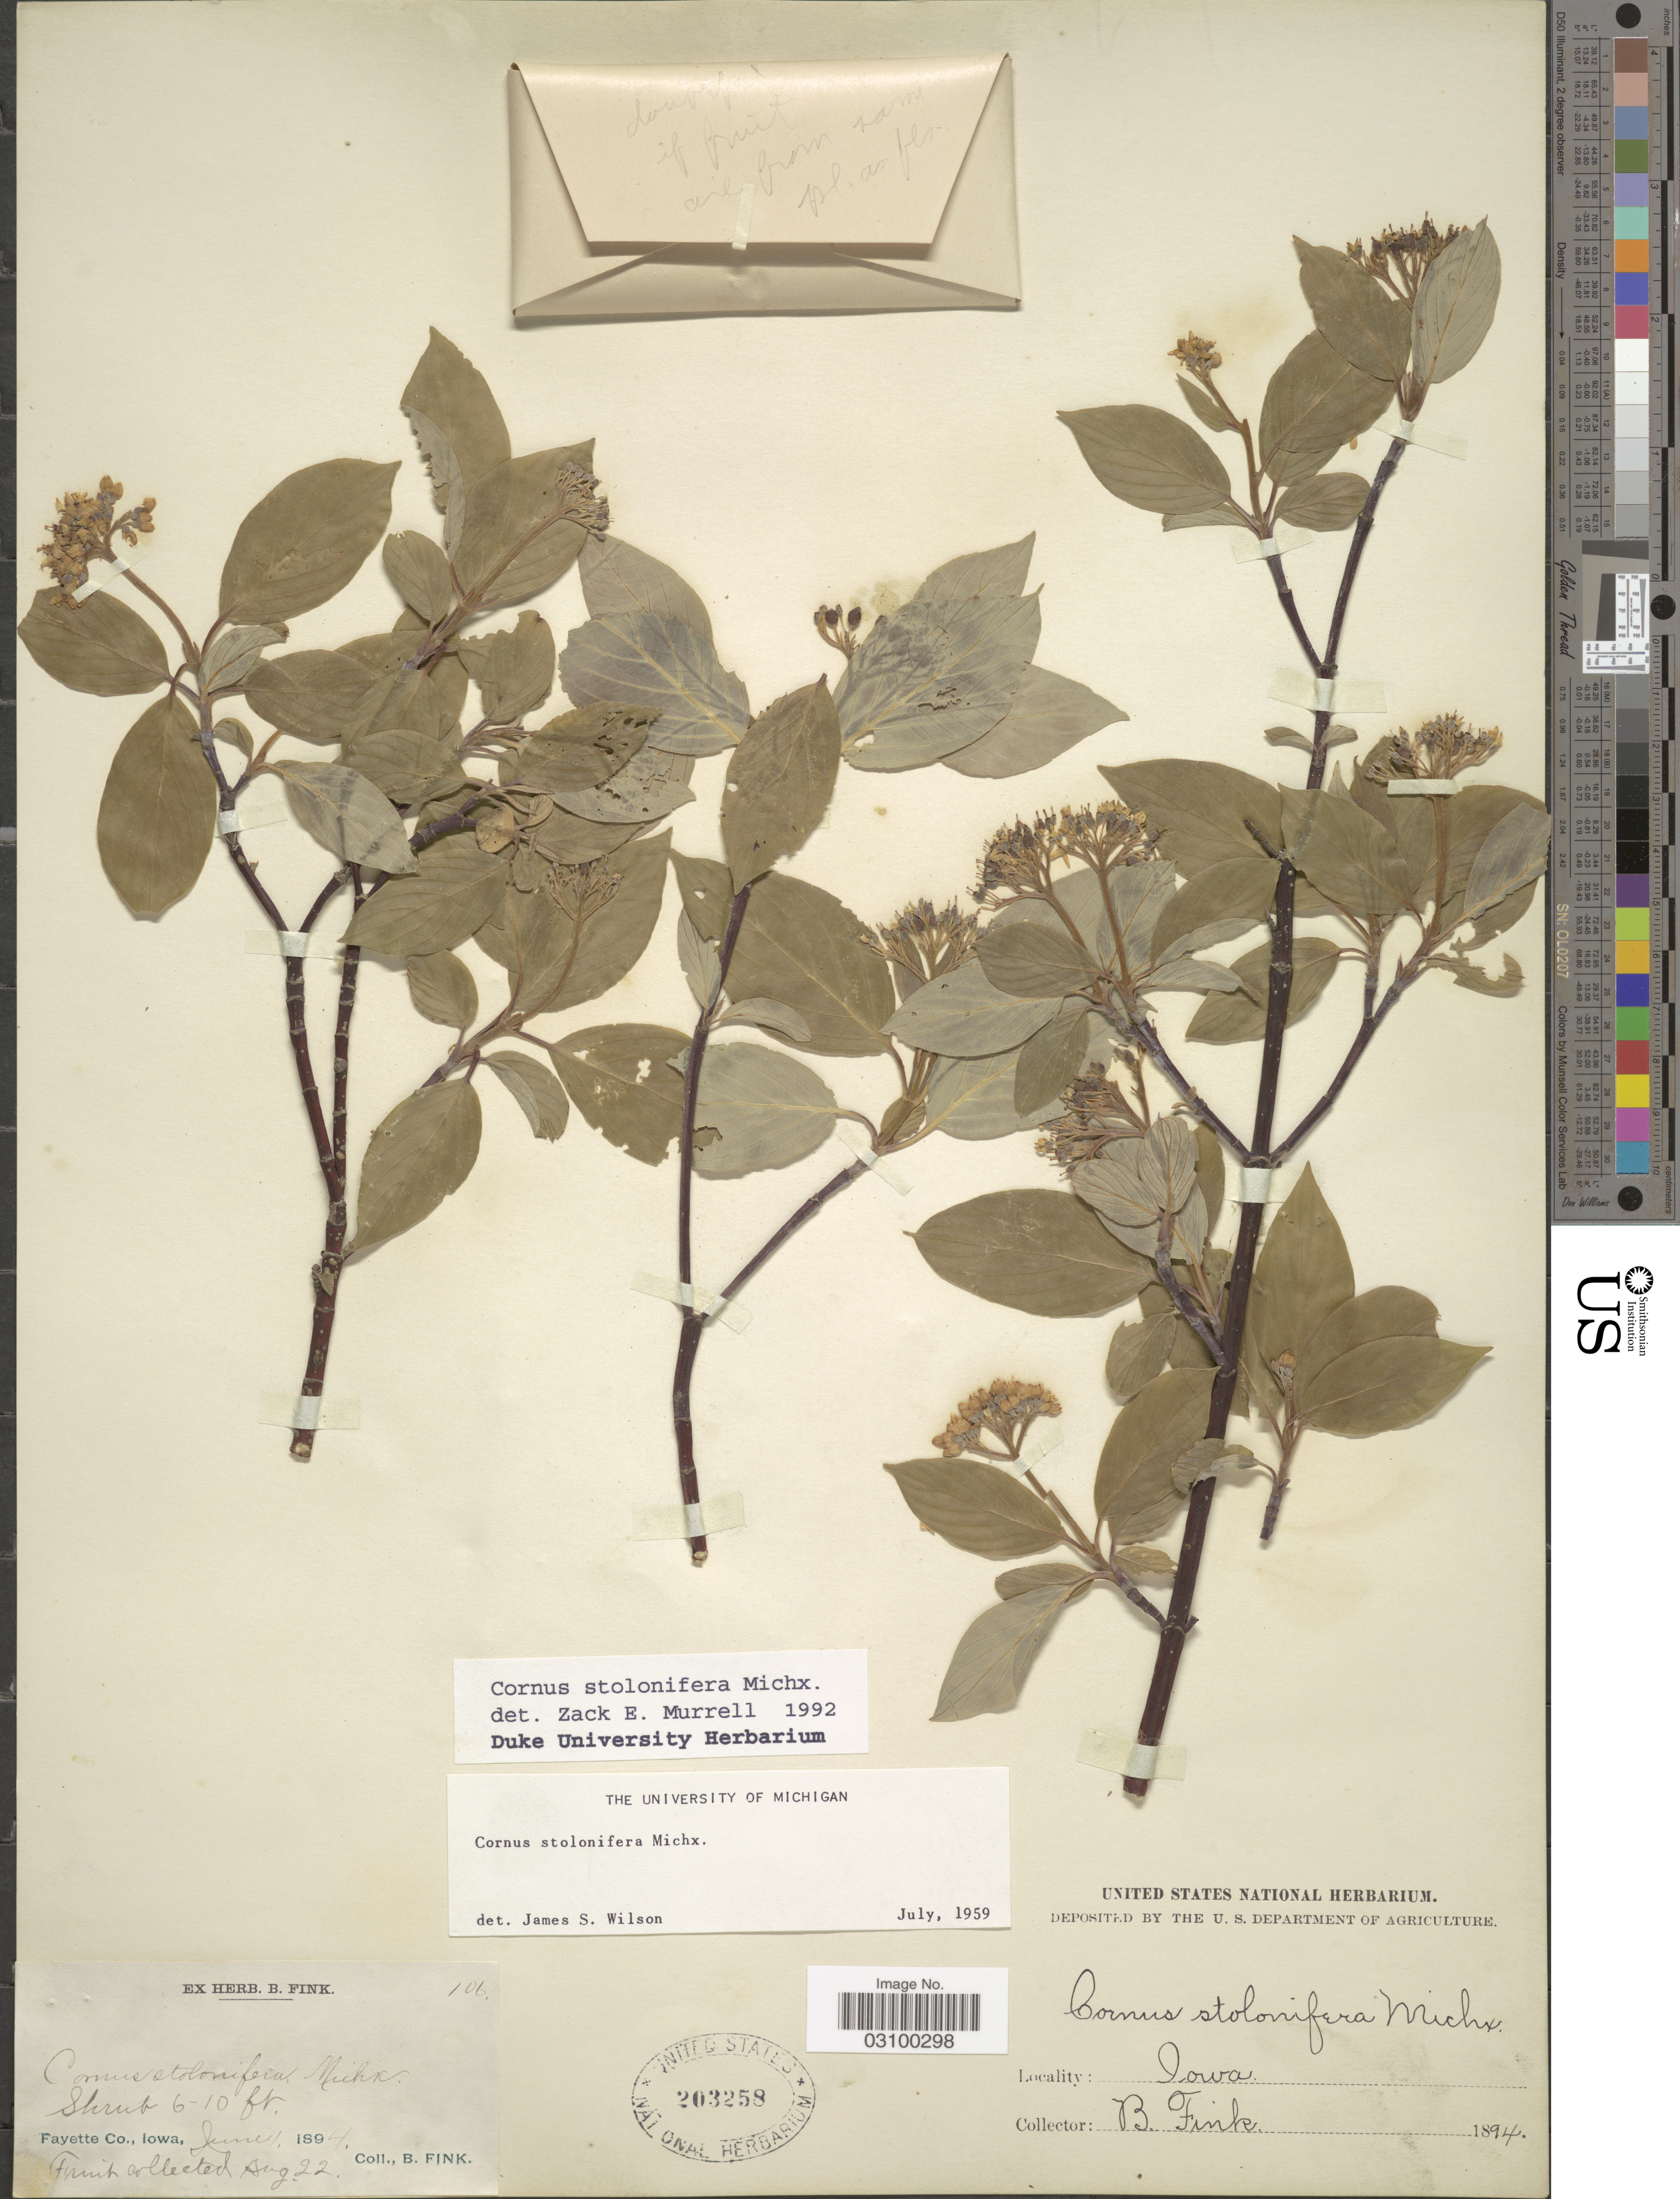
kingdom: Plantae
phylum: Tracheophyta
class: Magnoliopsida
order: Cornales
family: Cornaceae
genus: Cornus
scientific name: Cornus sericea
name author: L.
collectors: B. Fink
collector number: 106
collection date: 1894-06-01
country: United States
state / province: Iowa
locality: Fayette Co.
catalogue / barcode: US 203258